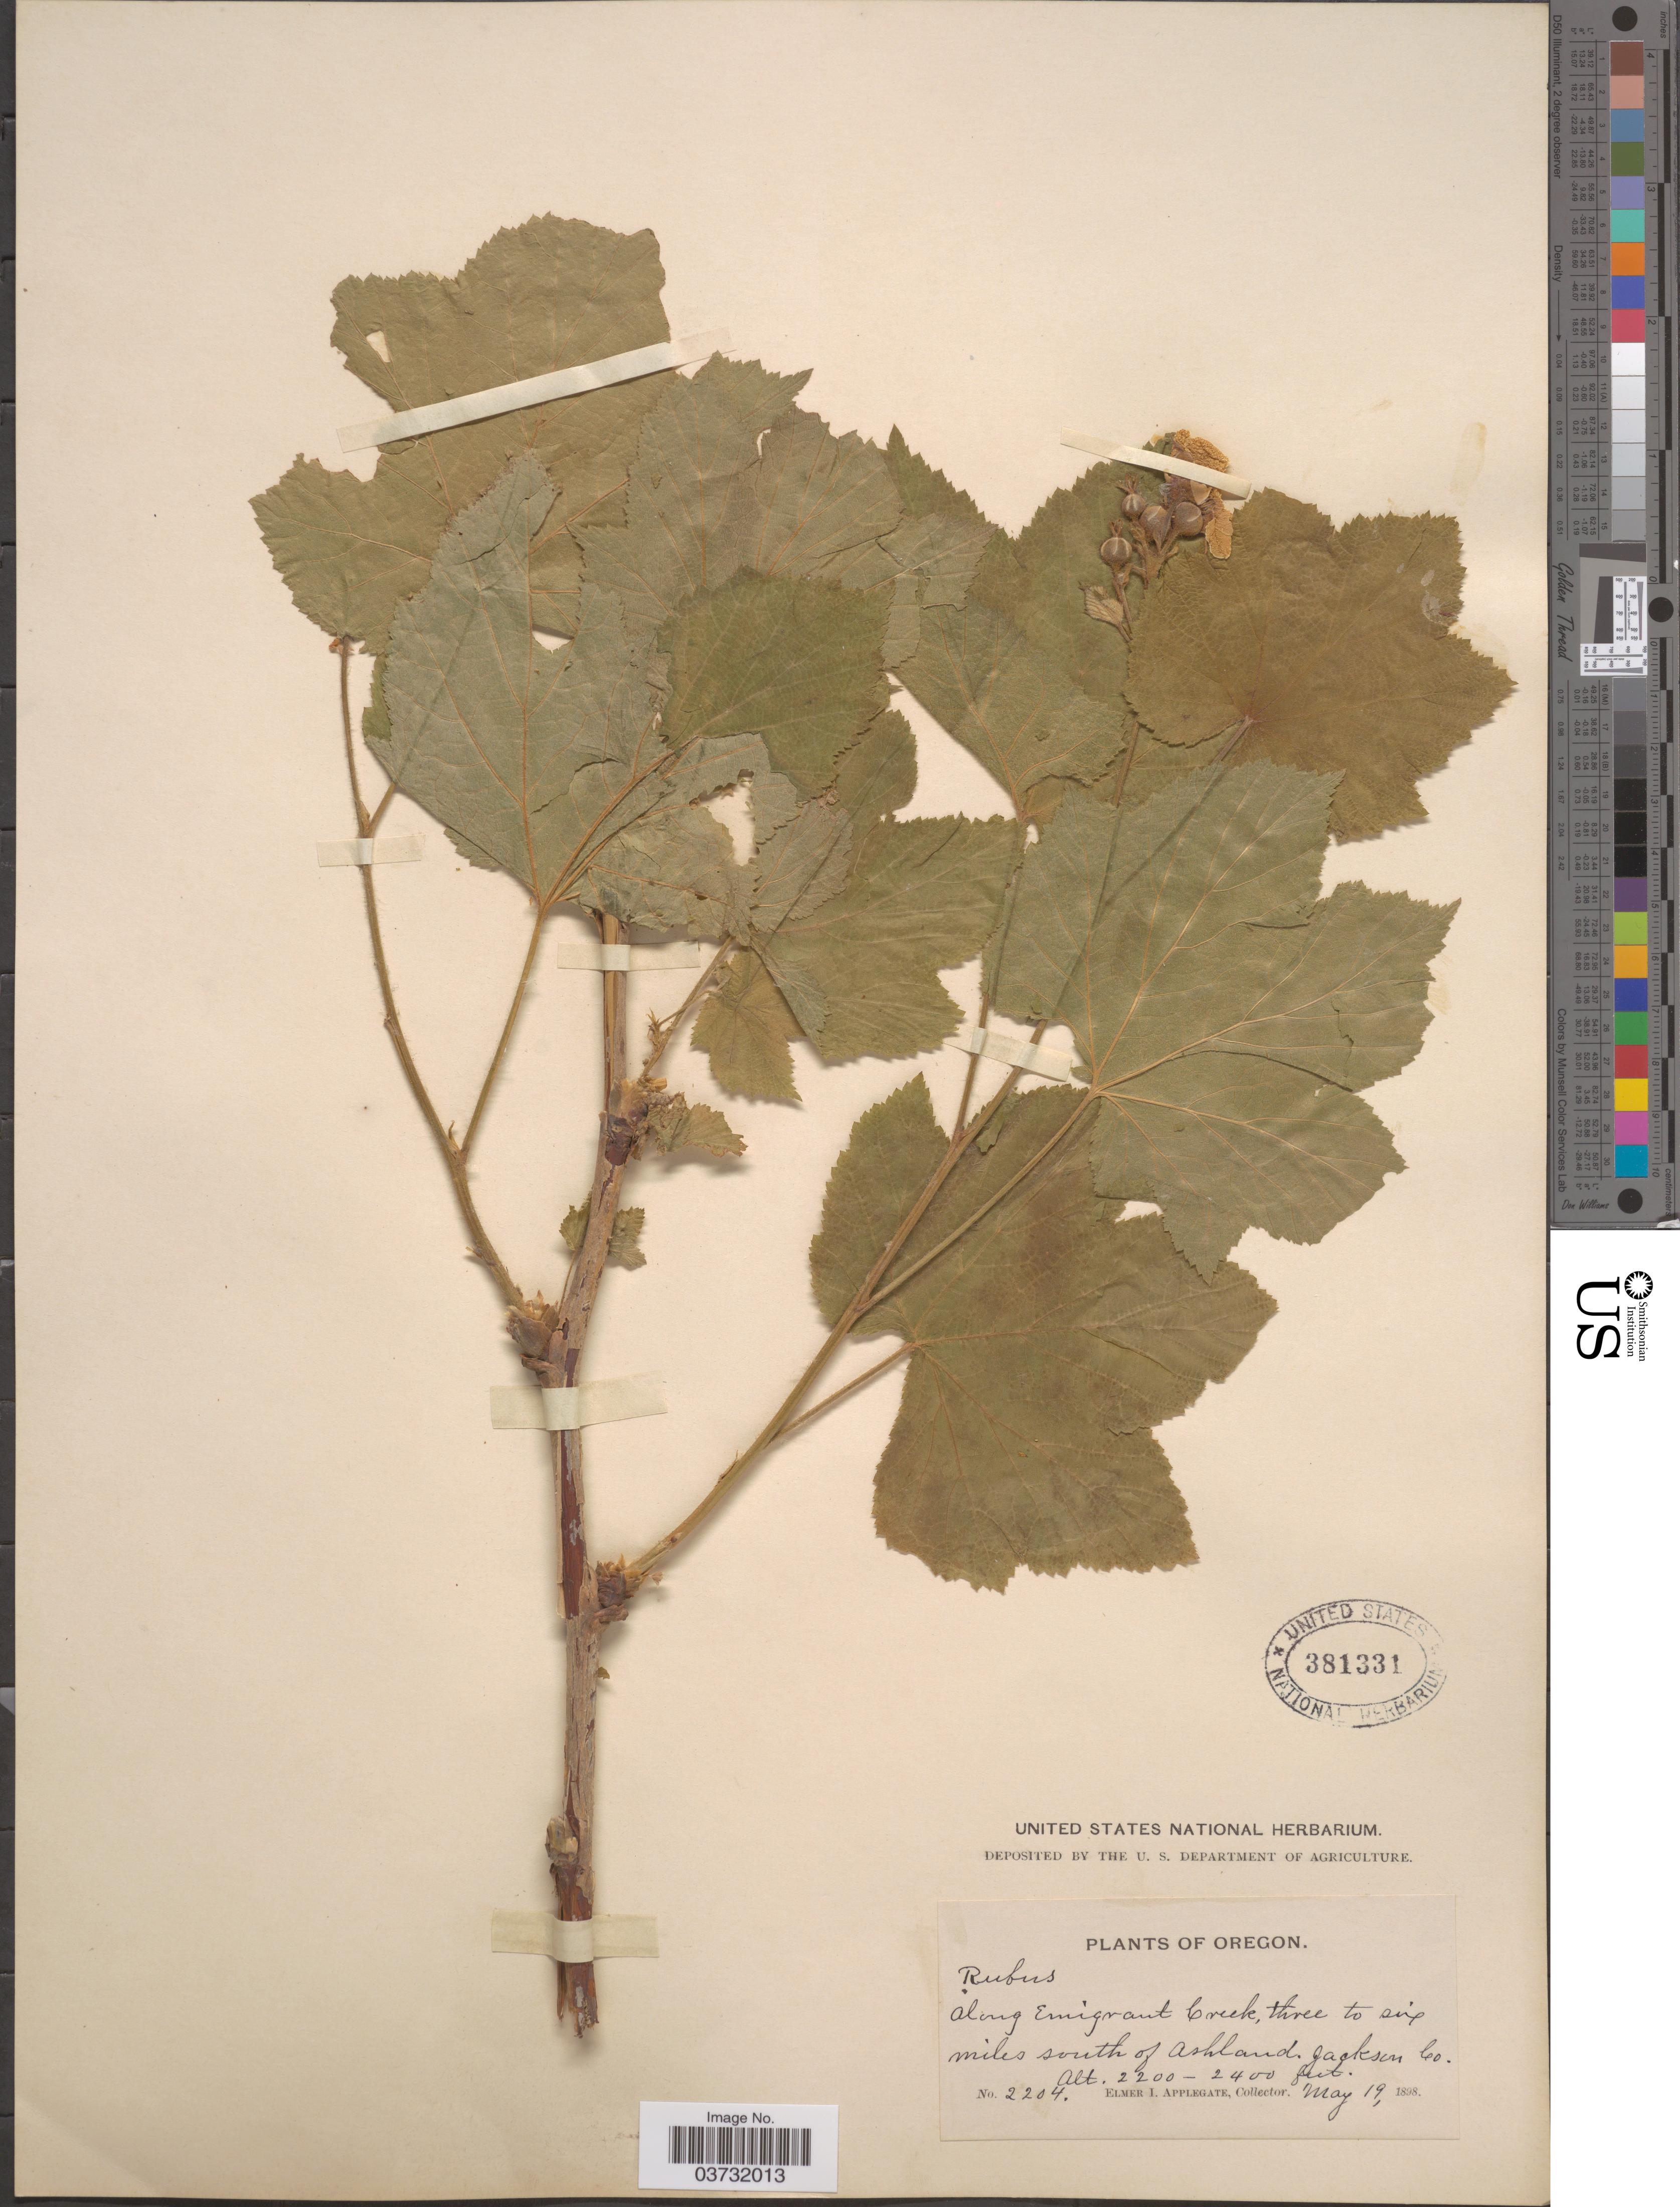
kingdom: Plantae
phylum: Tracheophyta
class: Magnoliopsida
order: Rosales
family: Rosaceae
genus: Rubus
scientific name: Rubus parviflorus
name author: Nutt.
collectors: E. I. Applegate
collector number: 2204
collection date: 1898-05-19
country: United States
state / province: Oregon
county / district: Jackson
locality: Along Emigrant Creek, three to six miles south of Ashland, Jackson Co.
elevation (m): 671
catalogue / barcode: US 381331